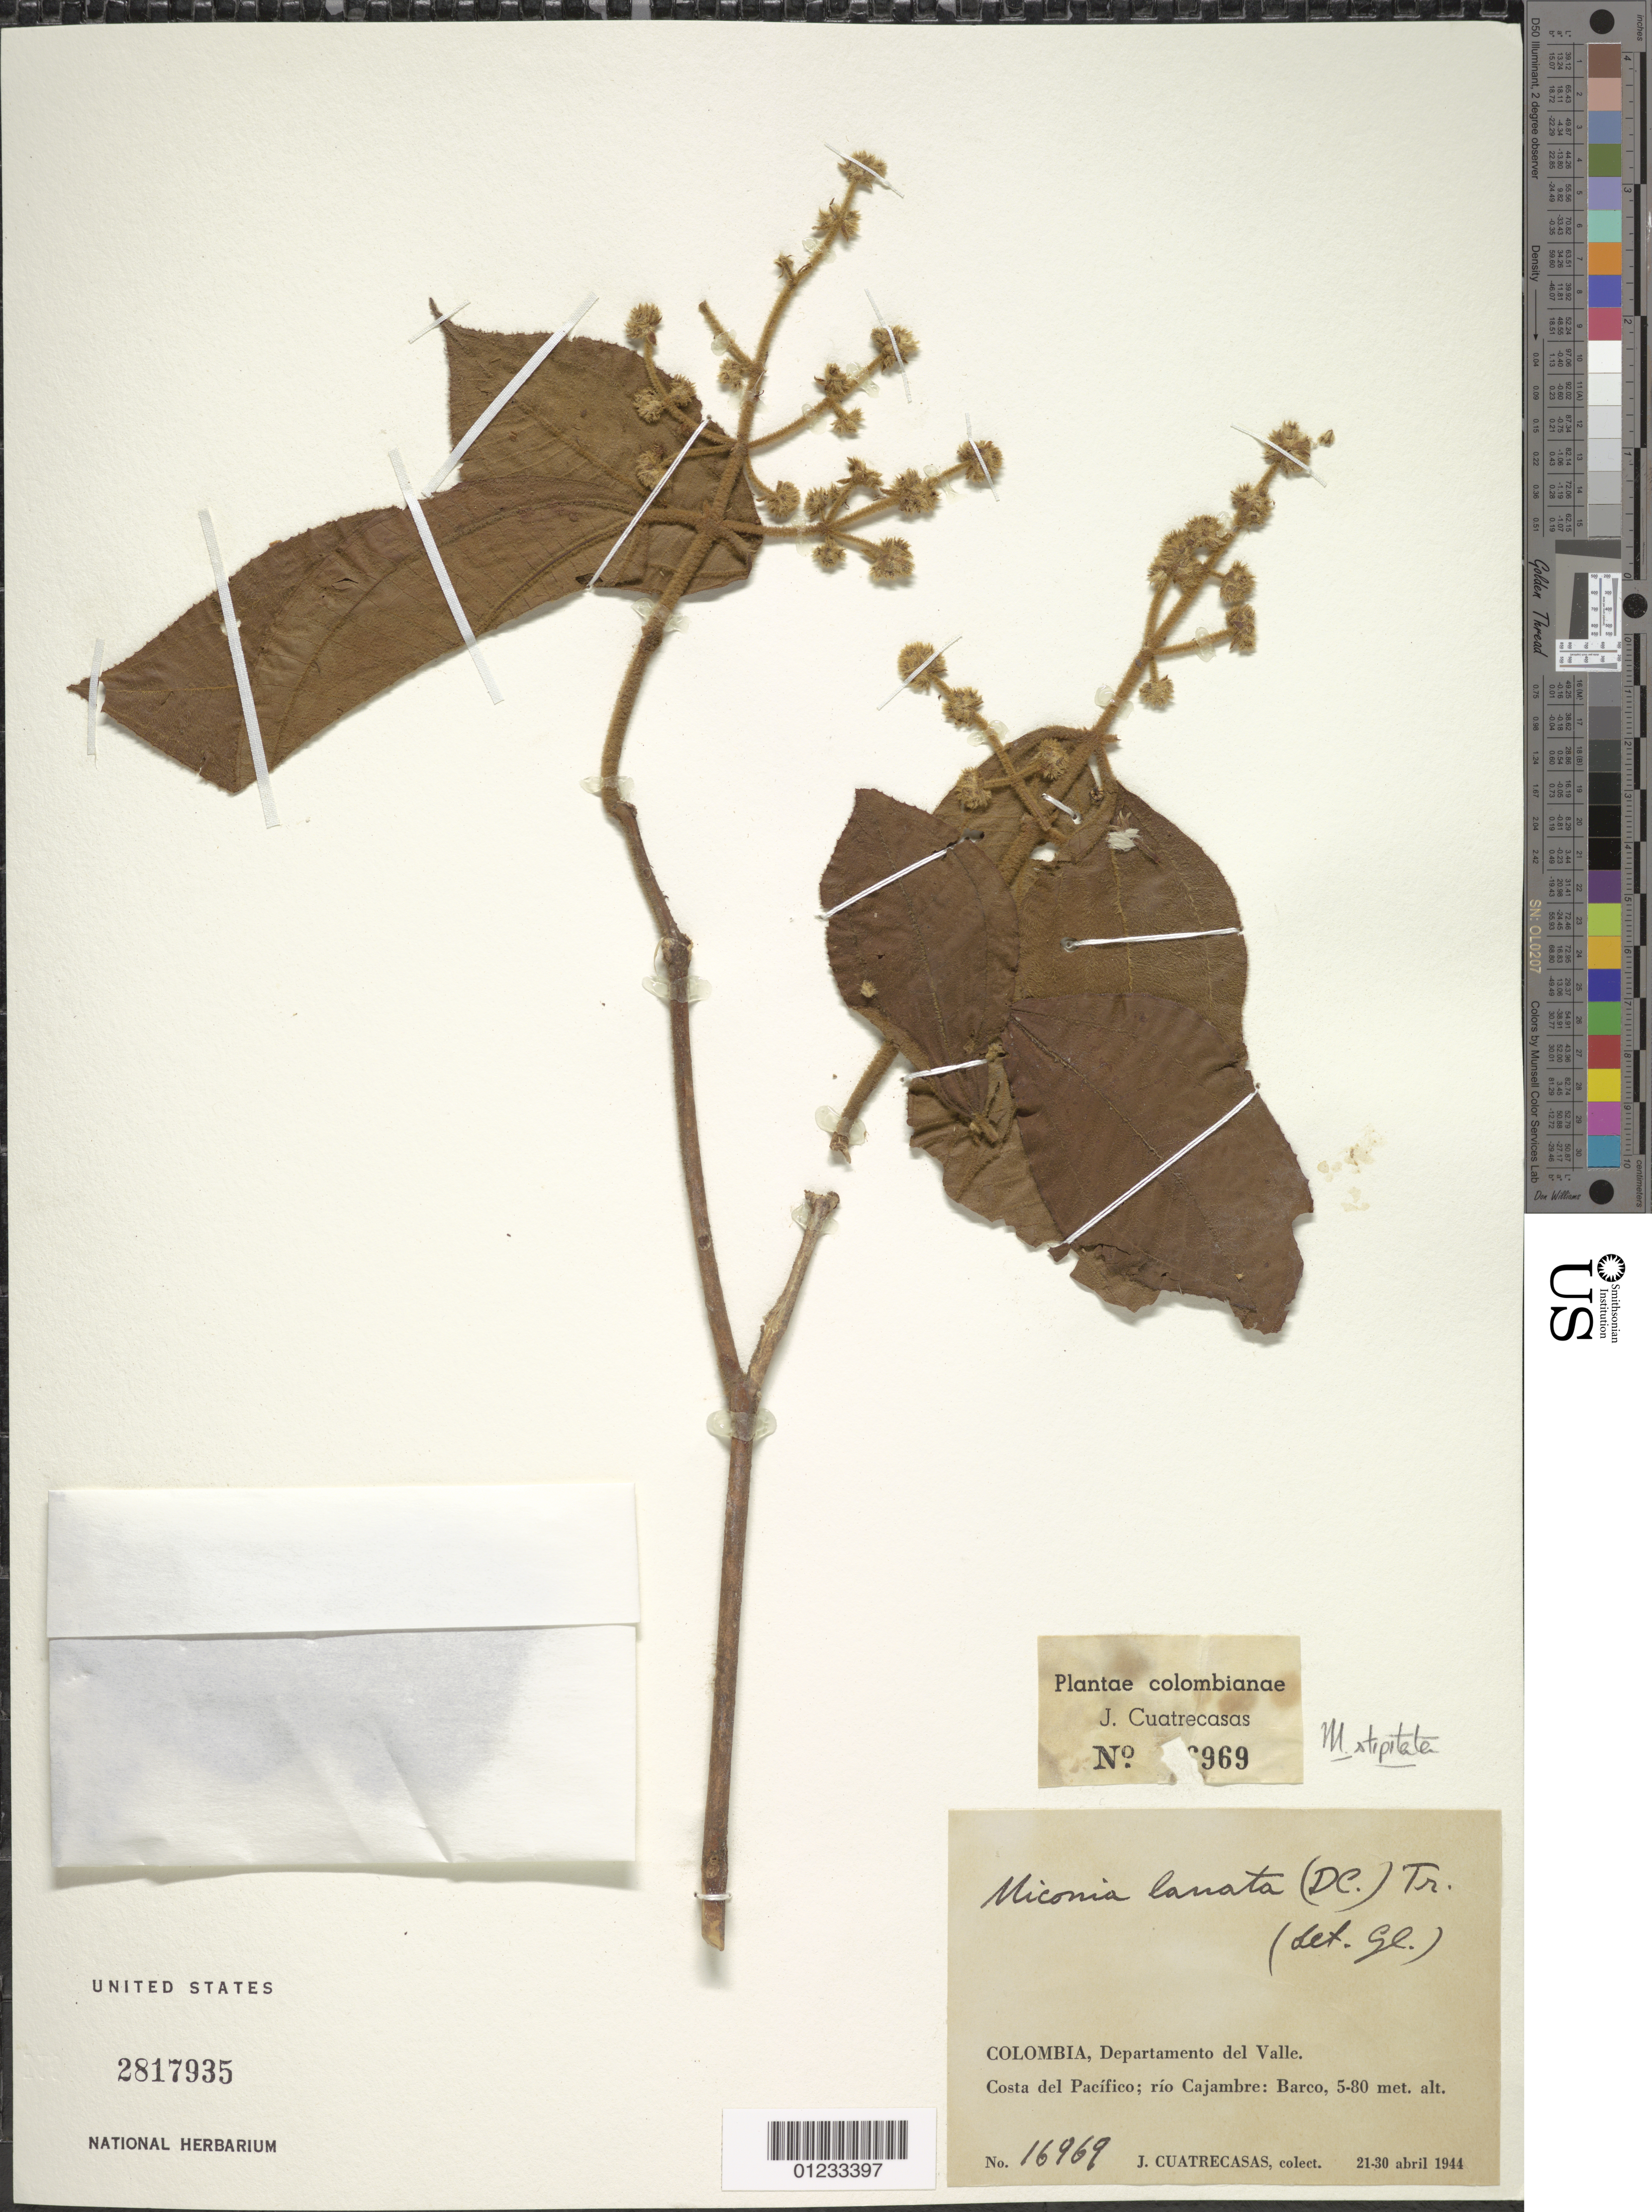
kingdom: Plantae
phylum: Tracheophyta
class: Magnoliopsida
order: Myrtales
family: Melastomataceae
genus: Miconia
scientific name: Miconia stipitata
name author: Gleason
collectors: J. Cuatrecasas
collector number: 16969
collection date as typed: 21 Apr 1944 to 30 Apr 1944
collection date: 1944-04-21/1944-04-30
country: Colombia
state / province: Valle del Cauca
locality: Costa del Pacifico, Rio Cajambre: Barco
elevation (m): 5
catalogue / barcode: US 2817935